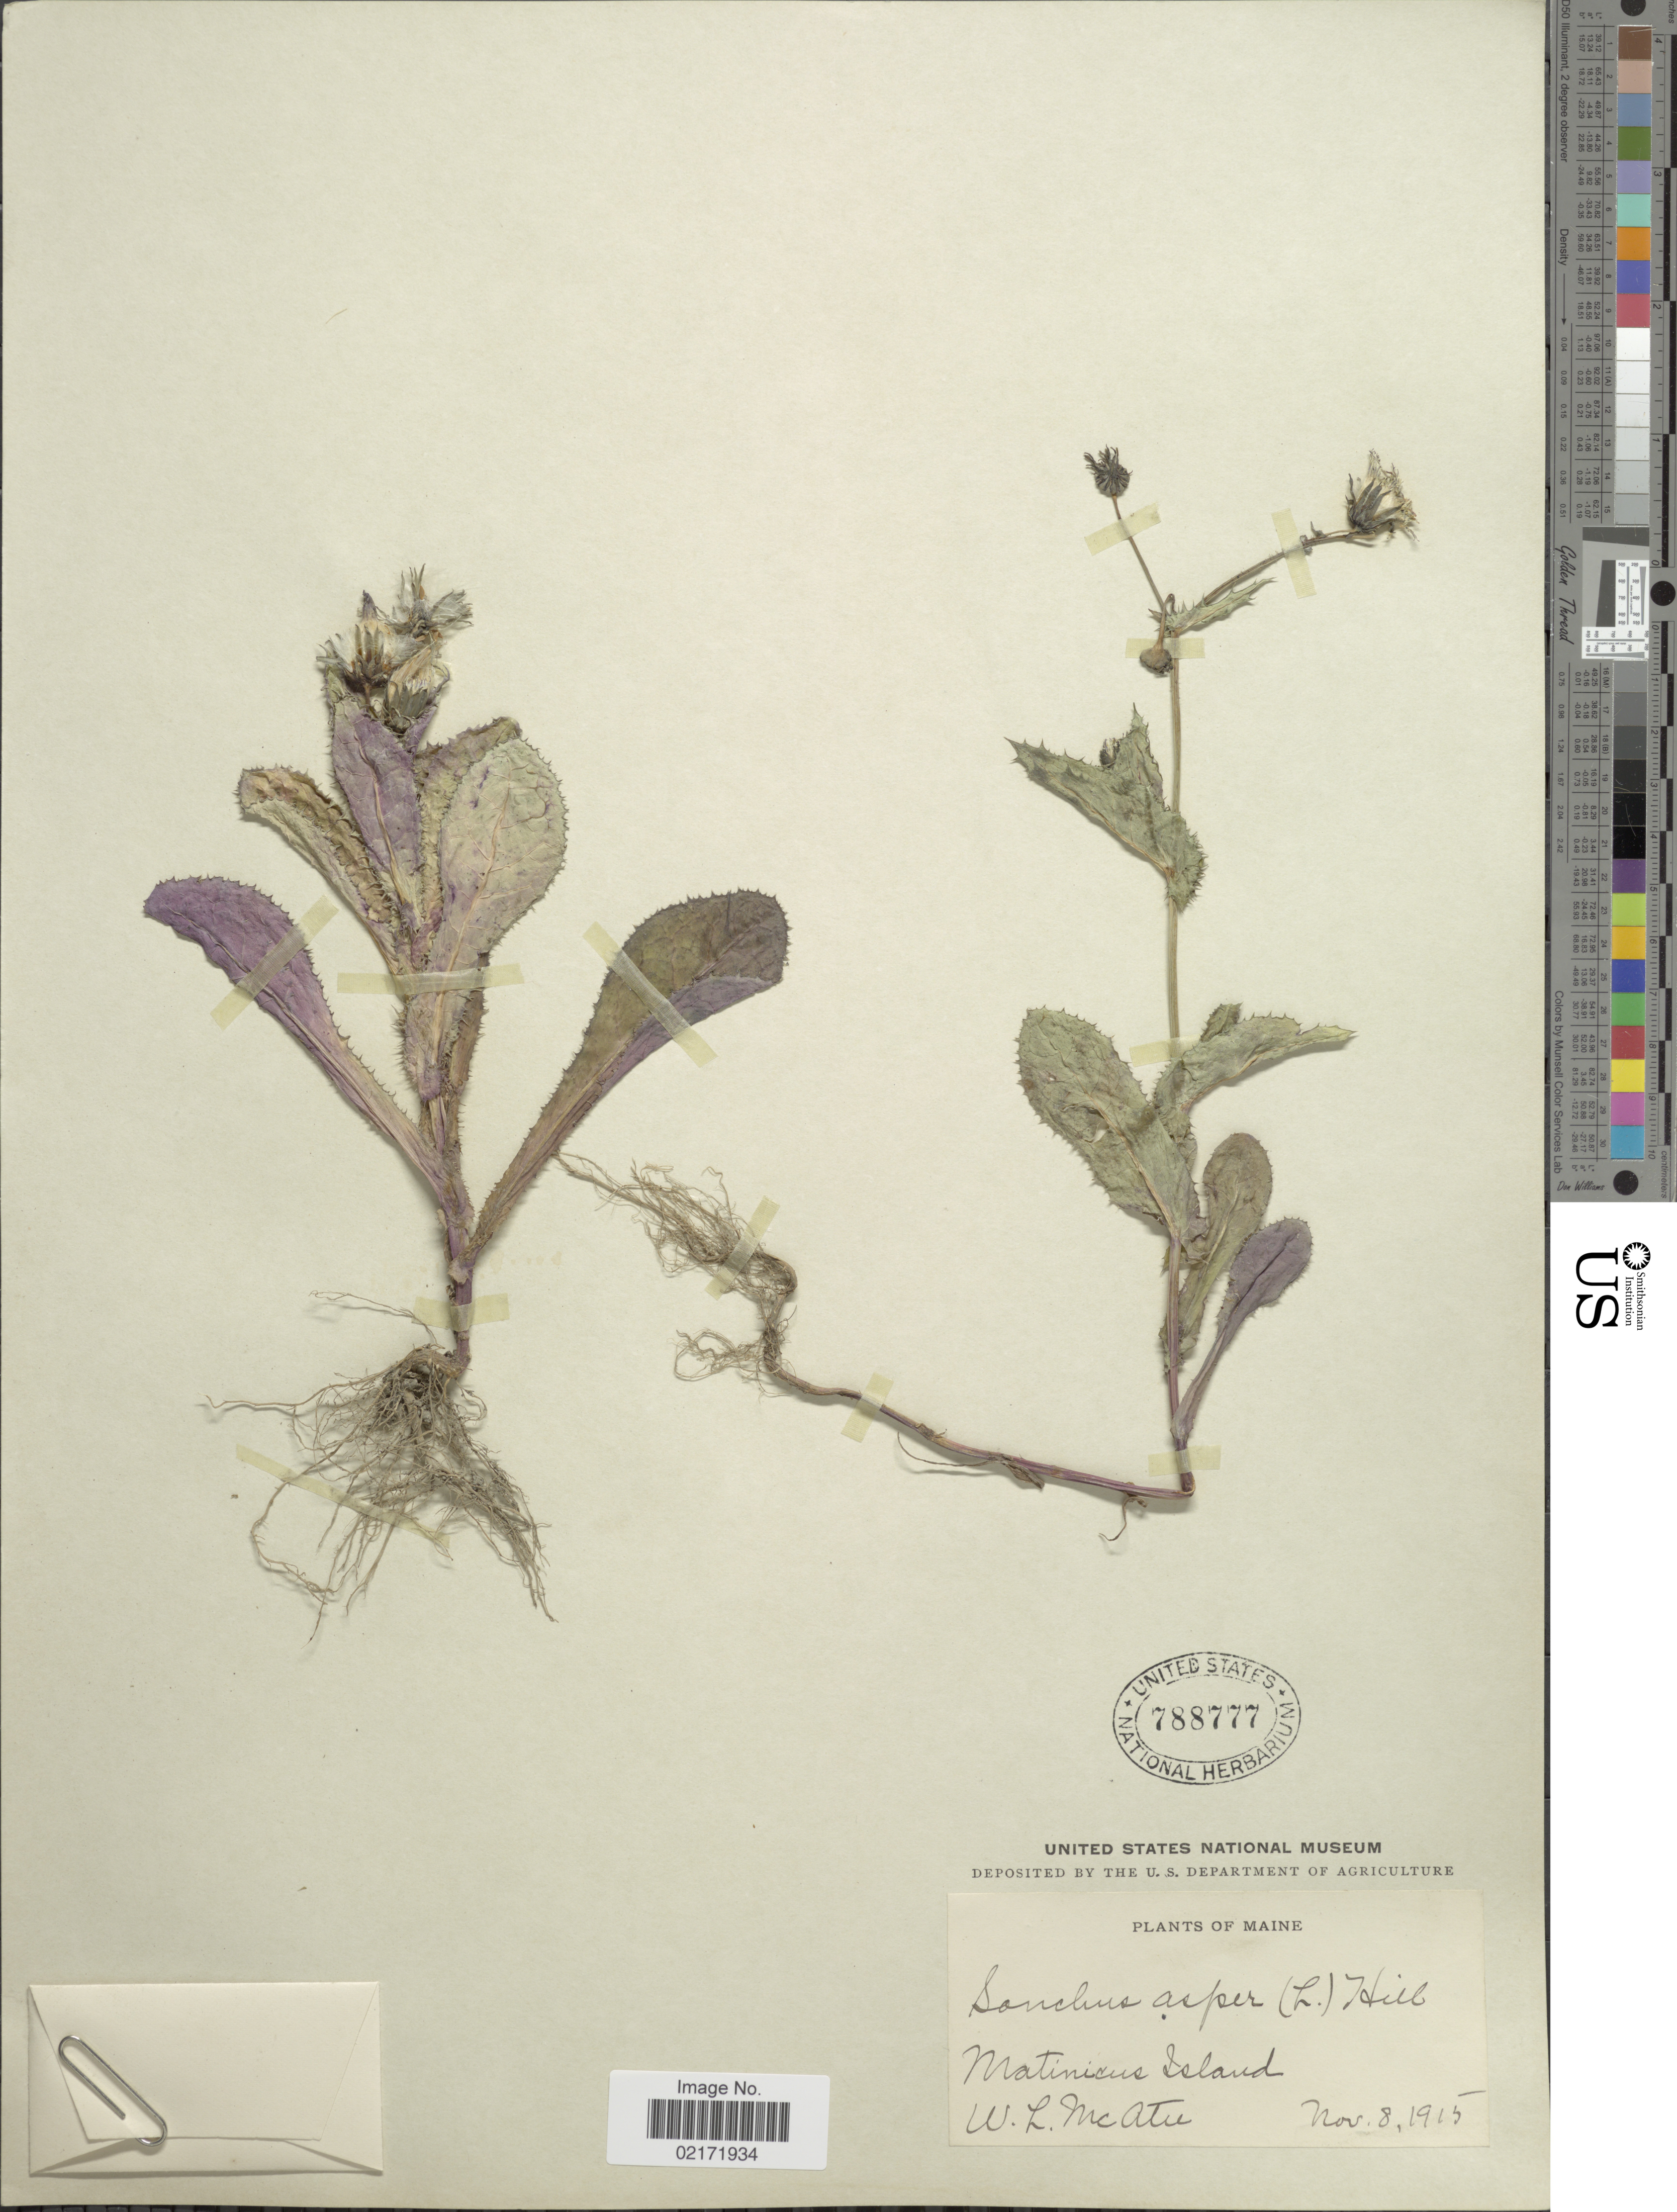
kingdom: Plantae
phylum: Tracheophyta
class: Magnoliopsida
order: Asterales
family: Asteraceae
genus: Sonchus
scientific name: Sonchus asper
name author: (L.) Hill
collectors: W. McAtee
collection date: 1915-11-08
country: United States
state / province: Maine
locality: Matinicus Island.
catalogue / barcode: US 788777